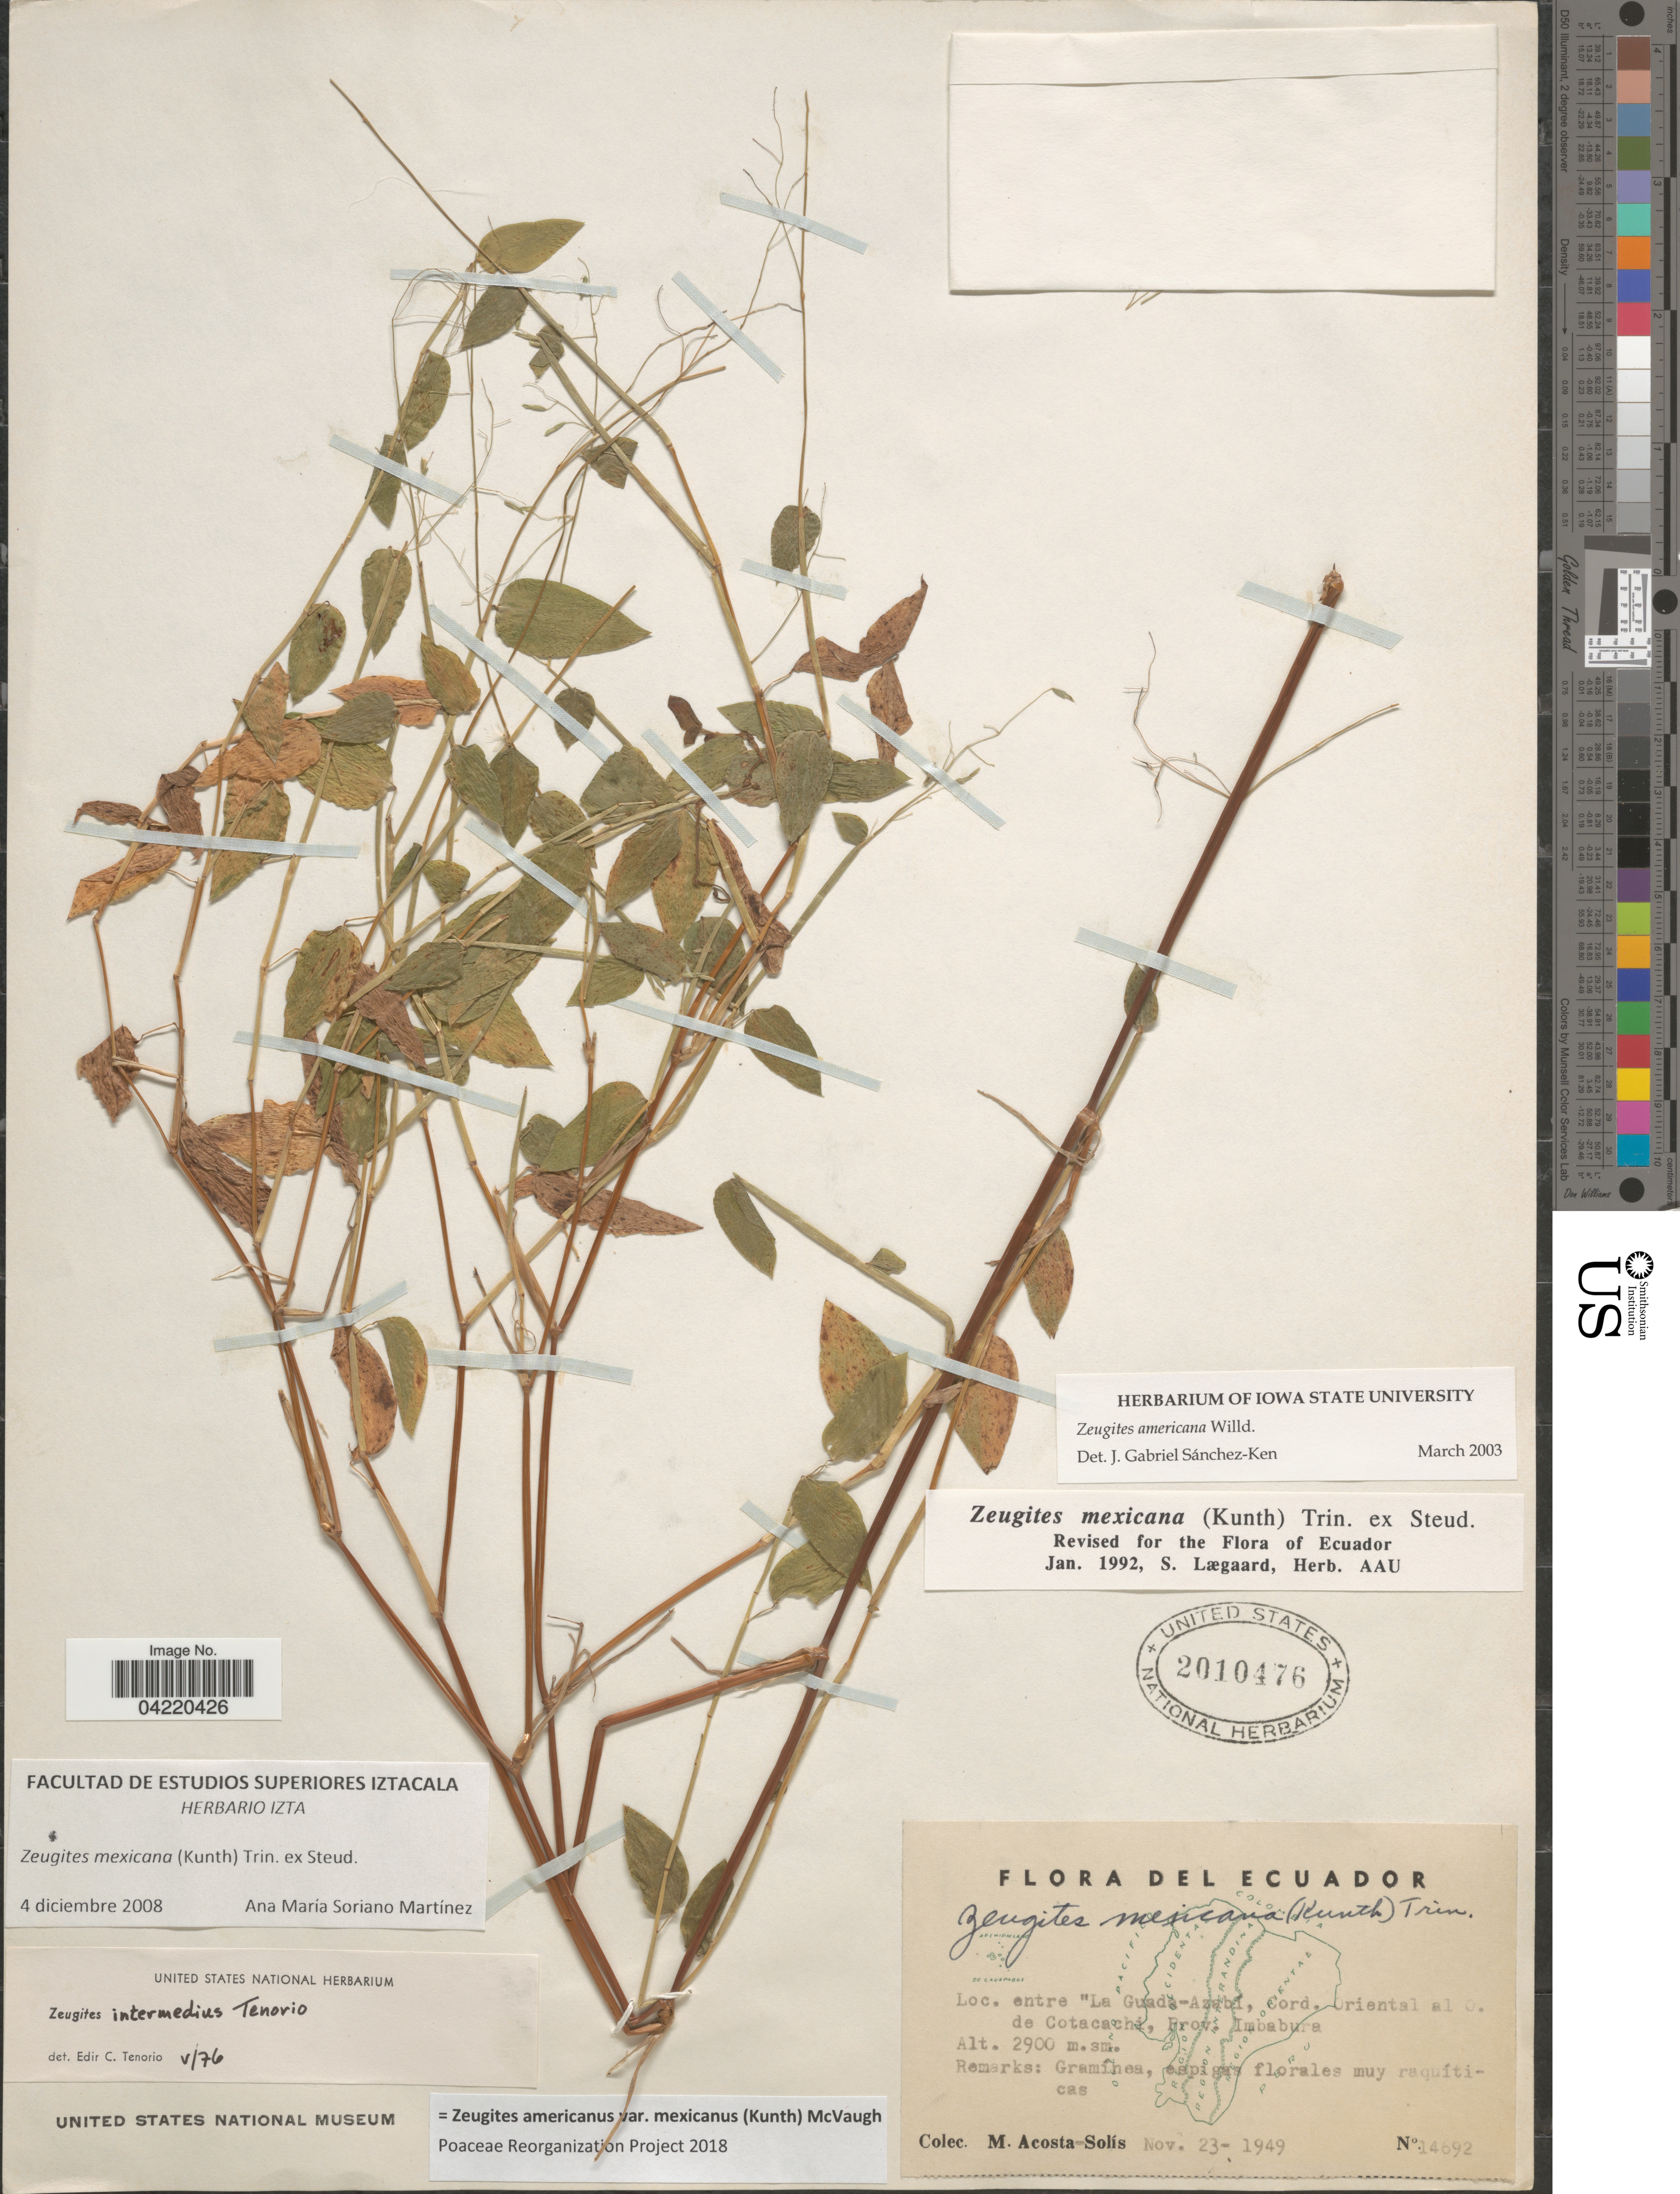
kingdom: Plantae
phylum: Tracheophyta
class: Liliopsida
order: Poales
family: Poaceae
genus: Zeugites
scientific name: Zeugites americanus var. mexicanus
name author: (Kunth) McVaugh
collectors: M. Acosta Solis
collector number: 14892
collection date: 1949-11-23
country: Ecuador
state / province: Imbabura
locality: Entre La Guada-Azabí, Cord. Oriental al O. de Cotacachi.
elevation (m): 2900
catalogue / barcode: US 2010476